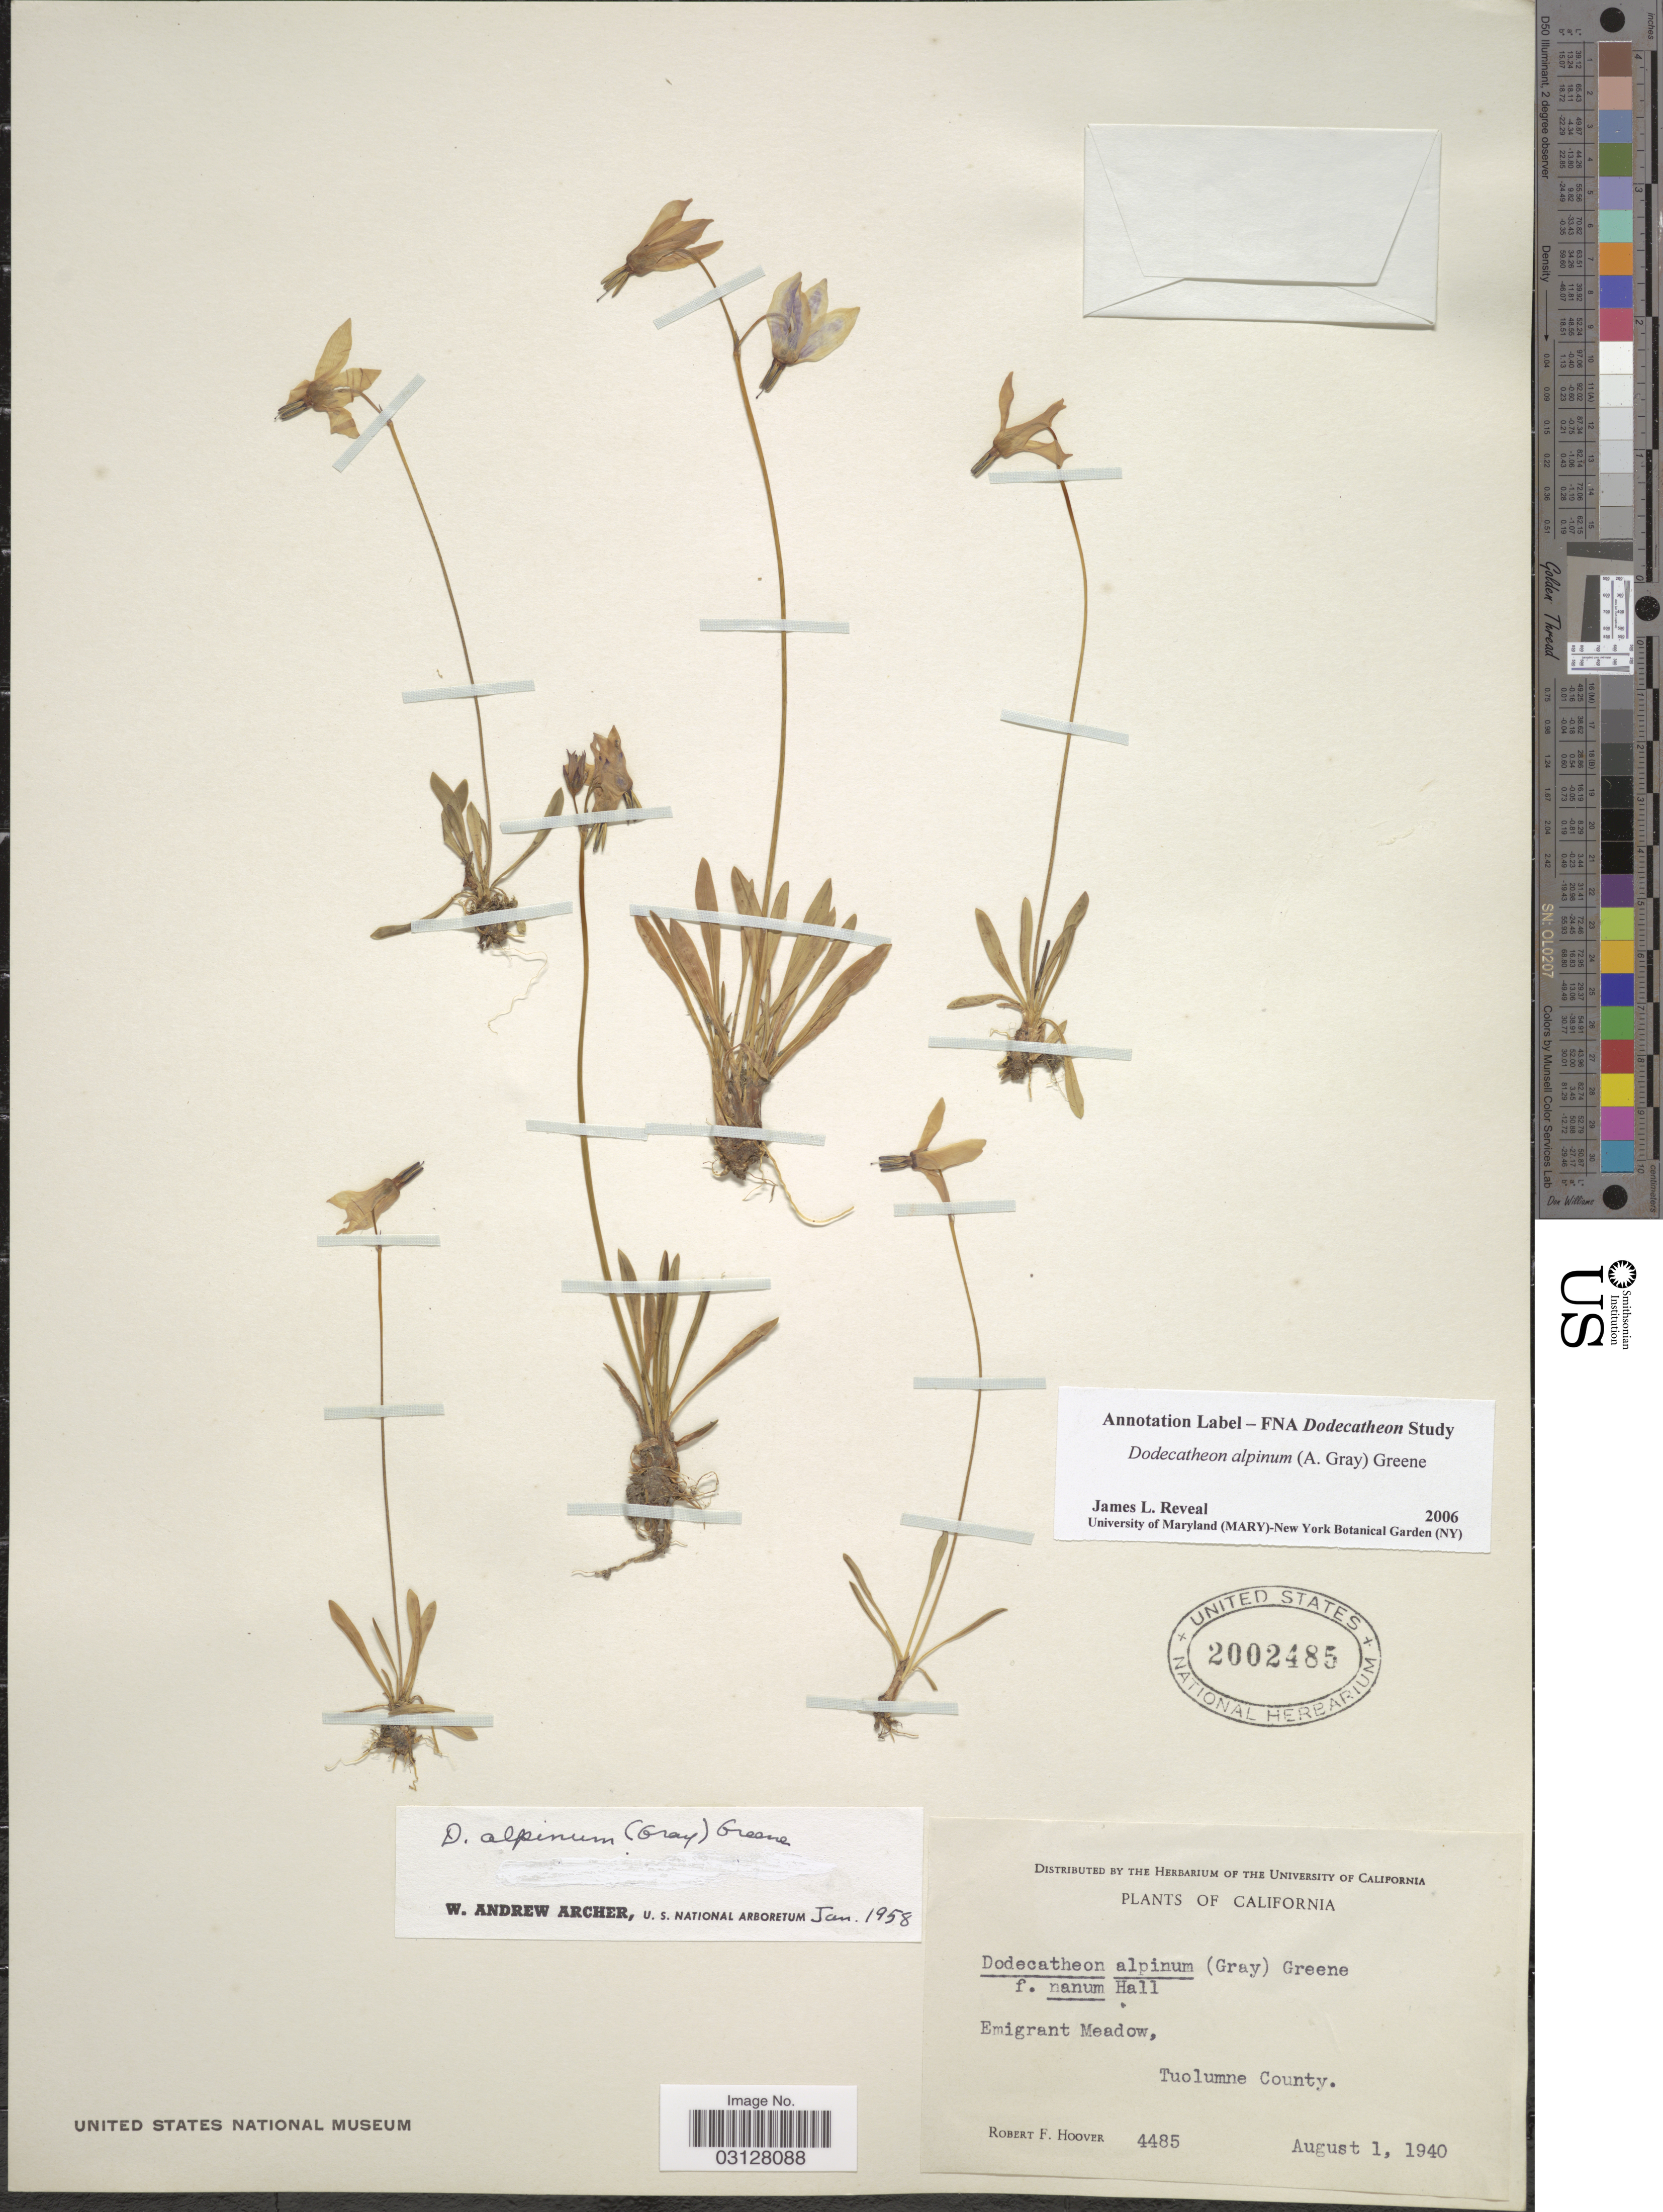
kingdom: Plantae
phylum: Tracheophyta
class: Magnoliopsida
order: Ericales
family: Primulaceae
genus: Dodecatheon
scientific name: Dodecatheon alpinum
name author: (A. Gray) Greene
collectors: R. F. Hoover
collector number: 4485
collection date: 1940-08-01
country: United States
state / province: California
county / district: Tuolumne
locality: Emigrant Meadow, Tuolumne County.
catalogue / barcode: US 2002485